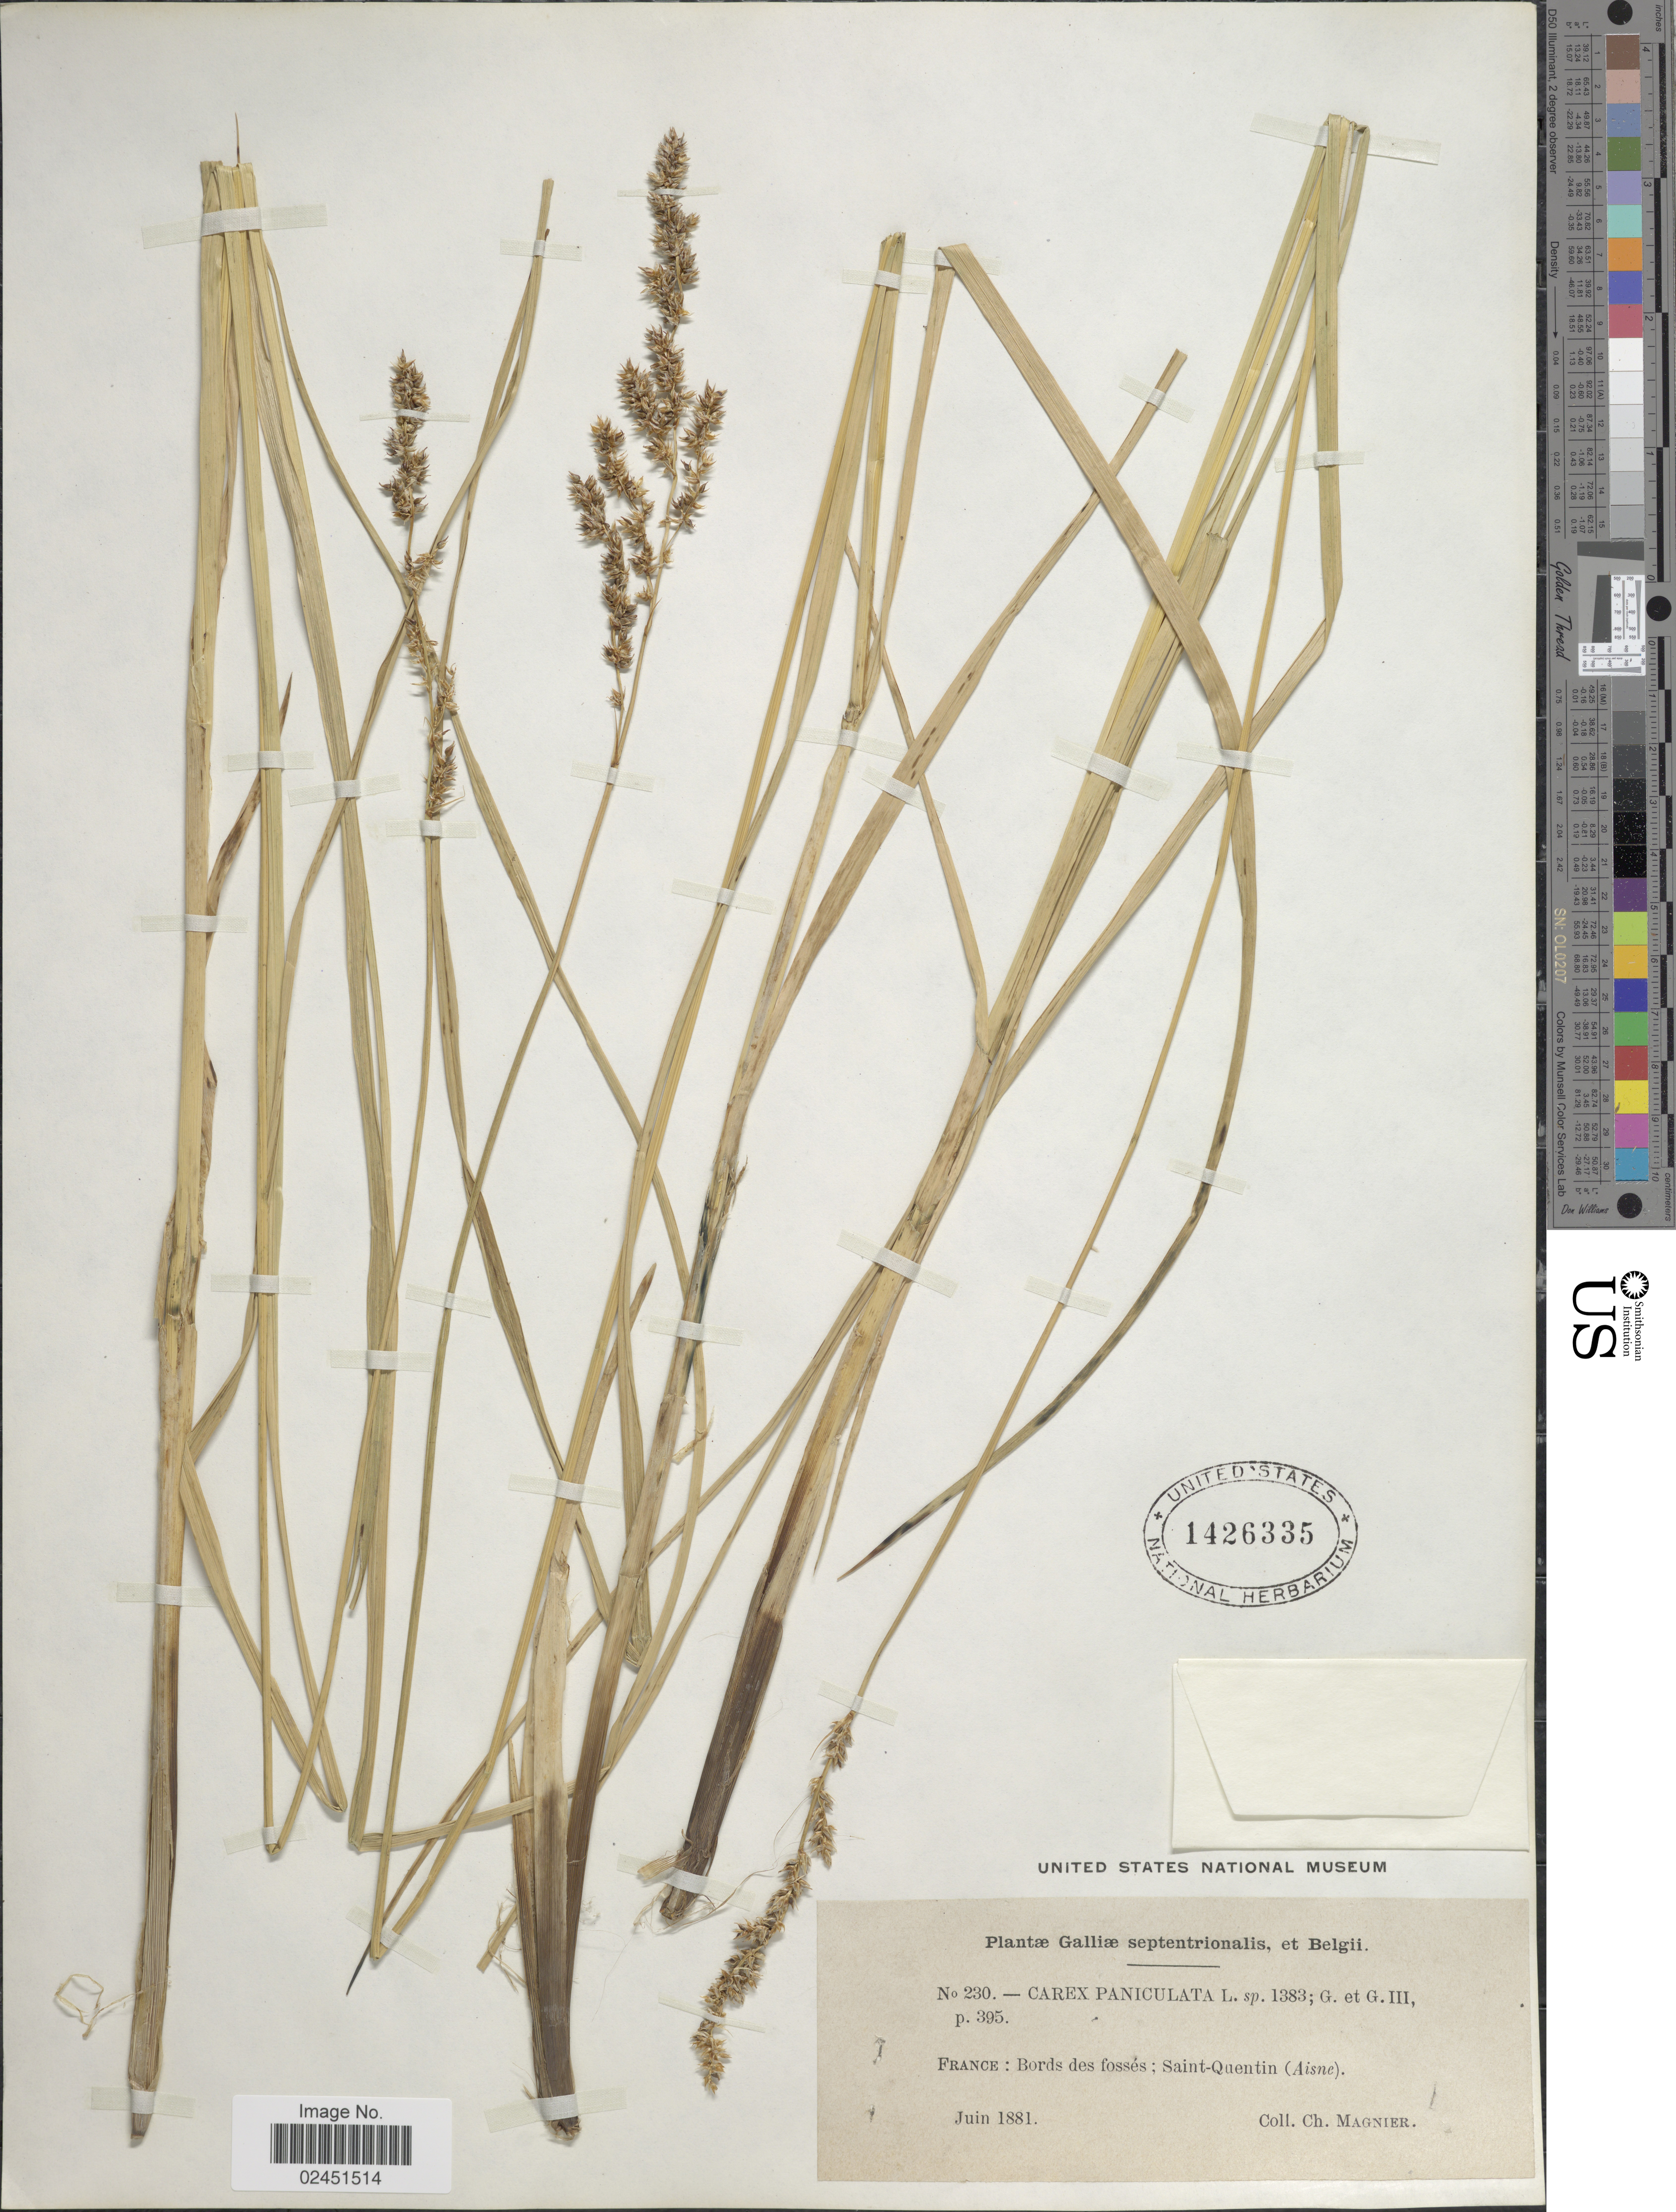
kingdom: Plantae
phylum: Tracheophyta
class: Liliopsida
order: Poales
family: Cyperaceae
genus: Carex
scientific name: Carex paniculata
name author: L.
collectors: C. Magnier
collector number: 230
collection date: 1881-06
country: France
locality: Galliae septentrionalis, et Belgii. France: Bords des fosses; Saint-Quentin (Aisne)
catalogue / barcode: US 1426335